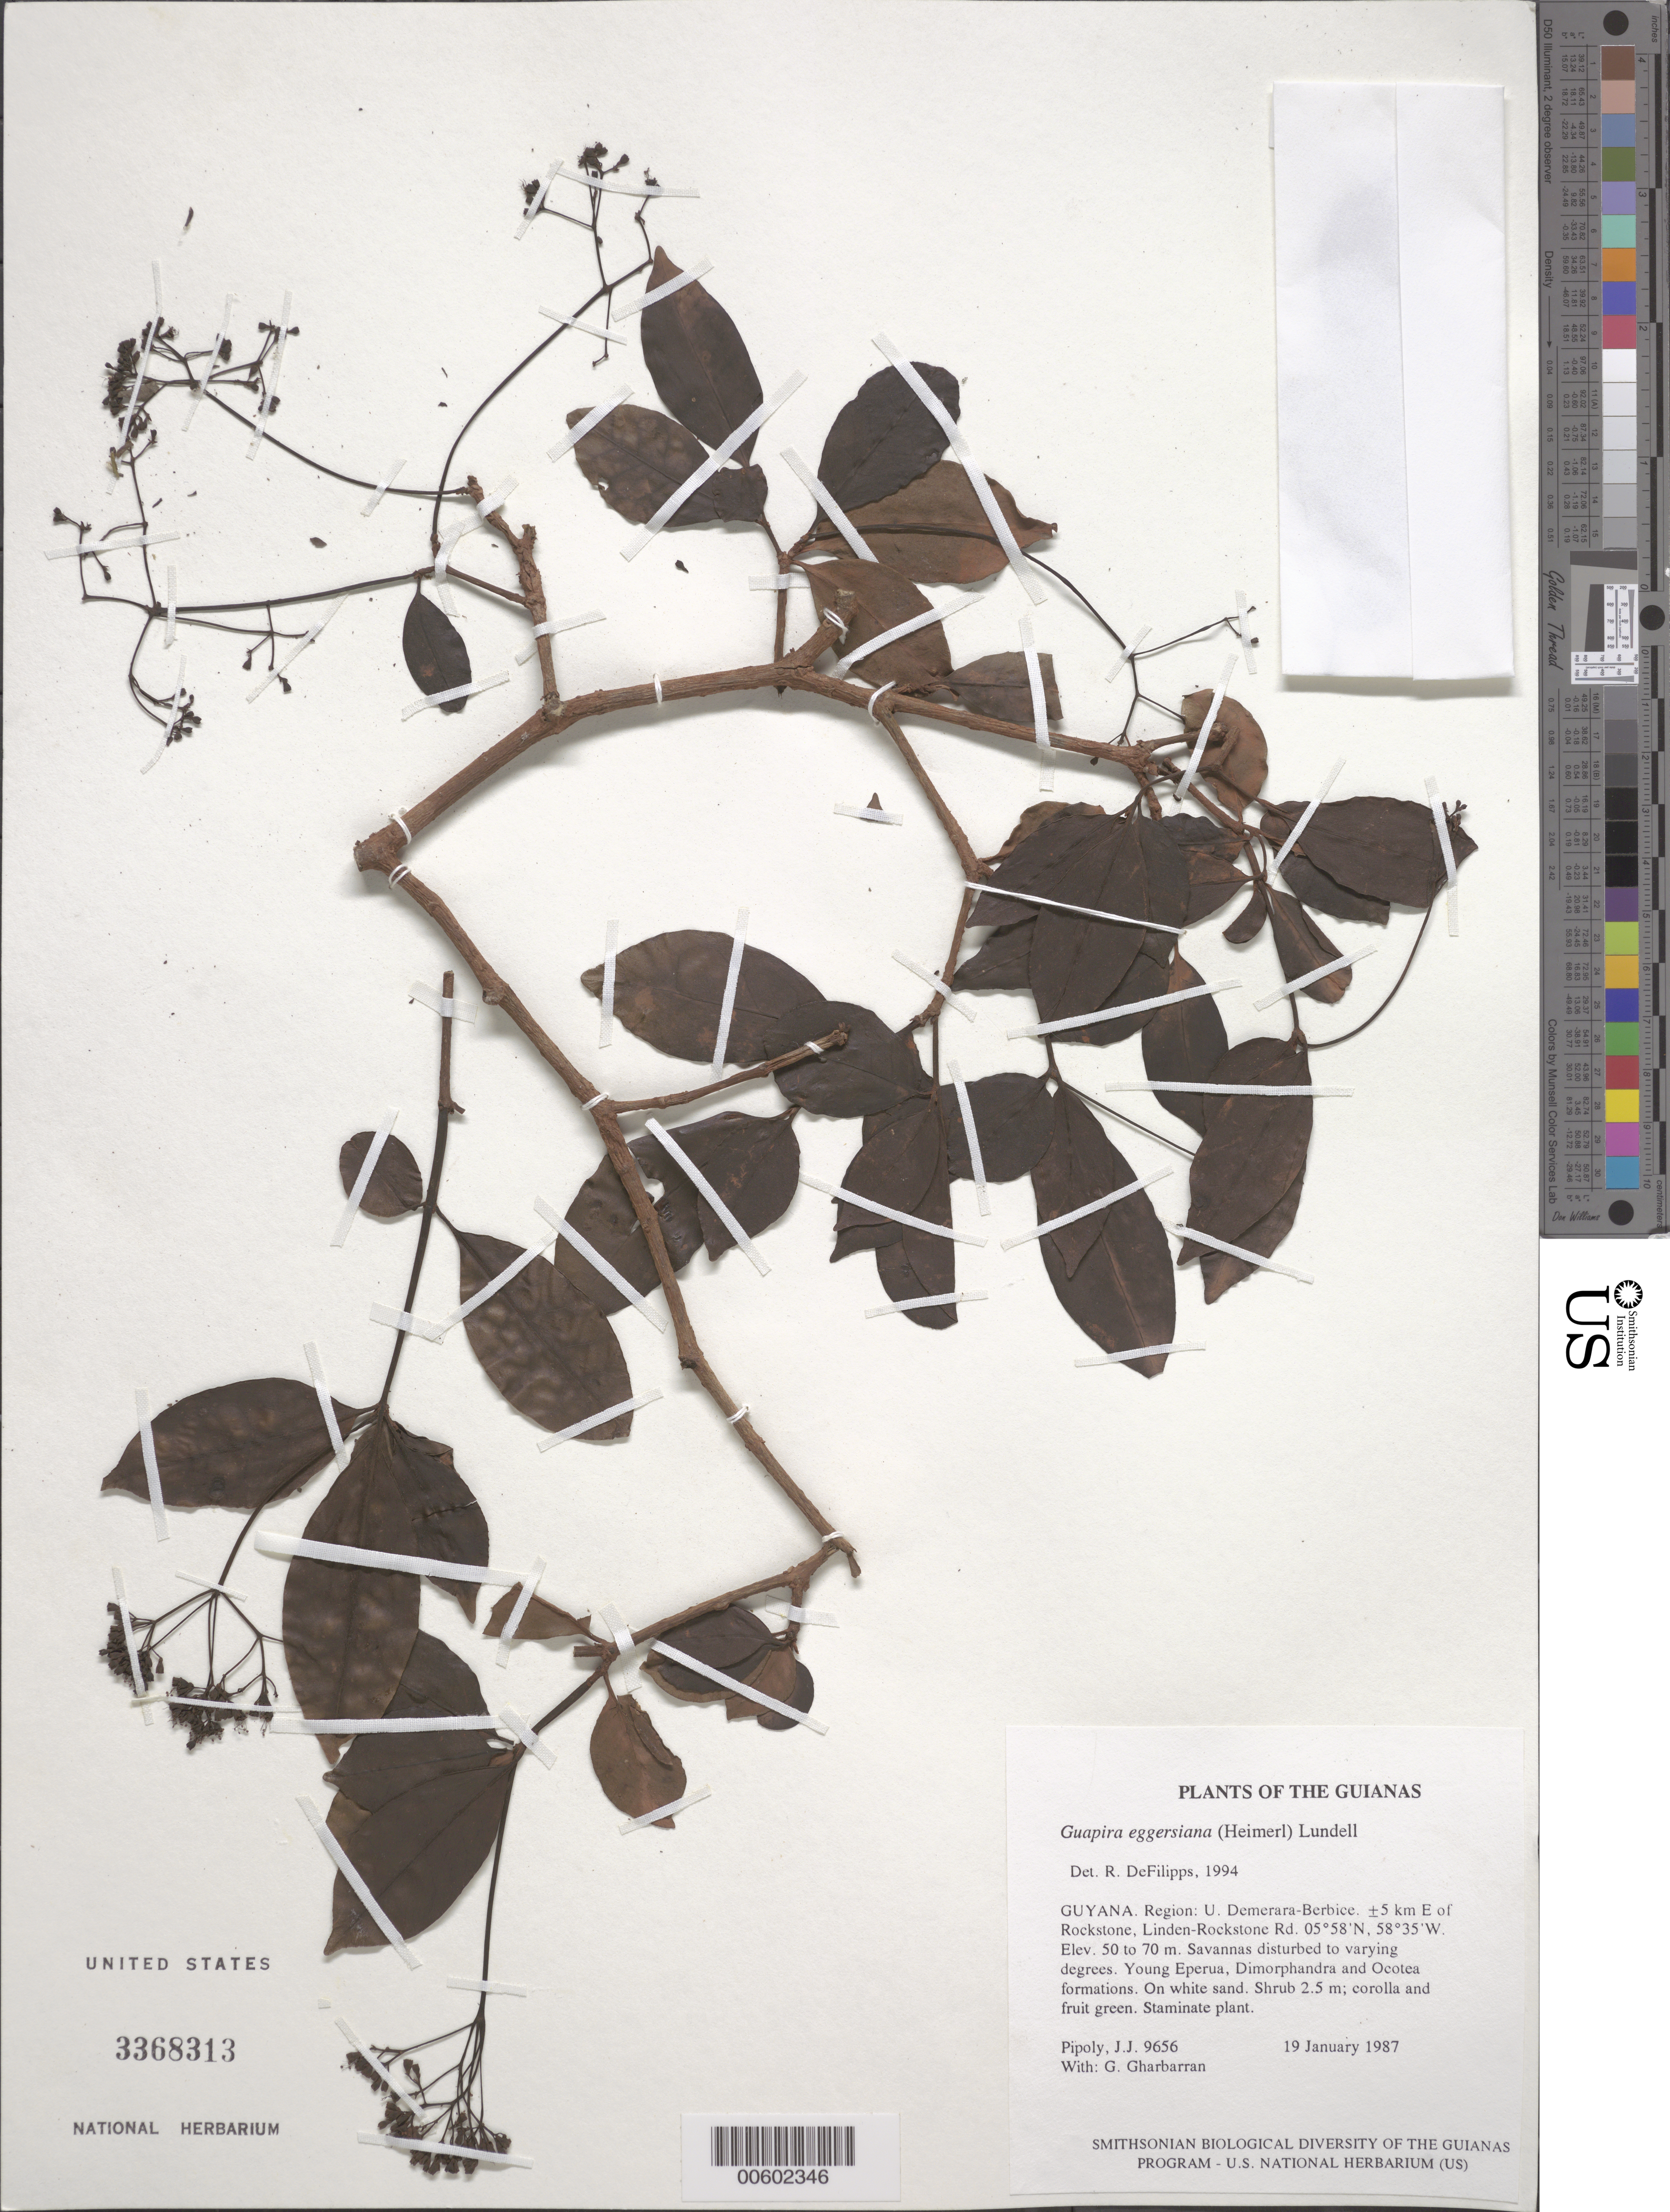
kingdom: Plantae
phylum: Tracheophyta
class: Magnoliopsida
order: Caryophyllales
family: Nyctaginaceae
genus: Guapira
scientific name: Guapira eggersiana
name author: (Heimerl) Lundell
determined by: DeFilipps, R. A.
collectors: J. J. Pipoly & G. Gharbarran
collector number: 9656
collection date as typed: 19 January 1987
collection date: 1987-01-19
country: Guyana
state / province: U. Demerara-Berbice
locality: ±5 km E of Rockstone, Linden-Rockstone Rd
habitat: Savannas disturbed to varying degrees. Young Eperua, Dimorphandra and Ocotea formations. On white sand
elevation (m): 50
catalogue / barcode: US 3368313